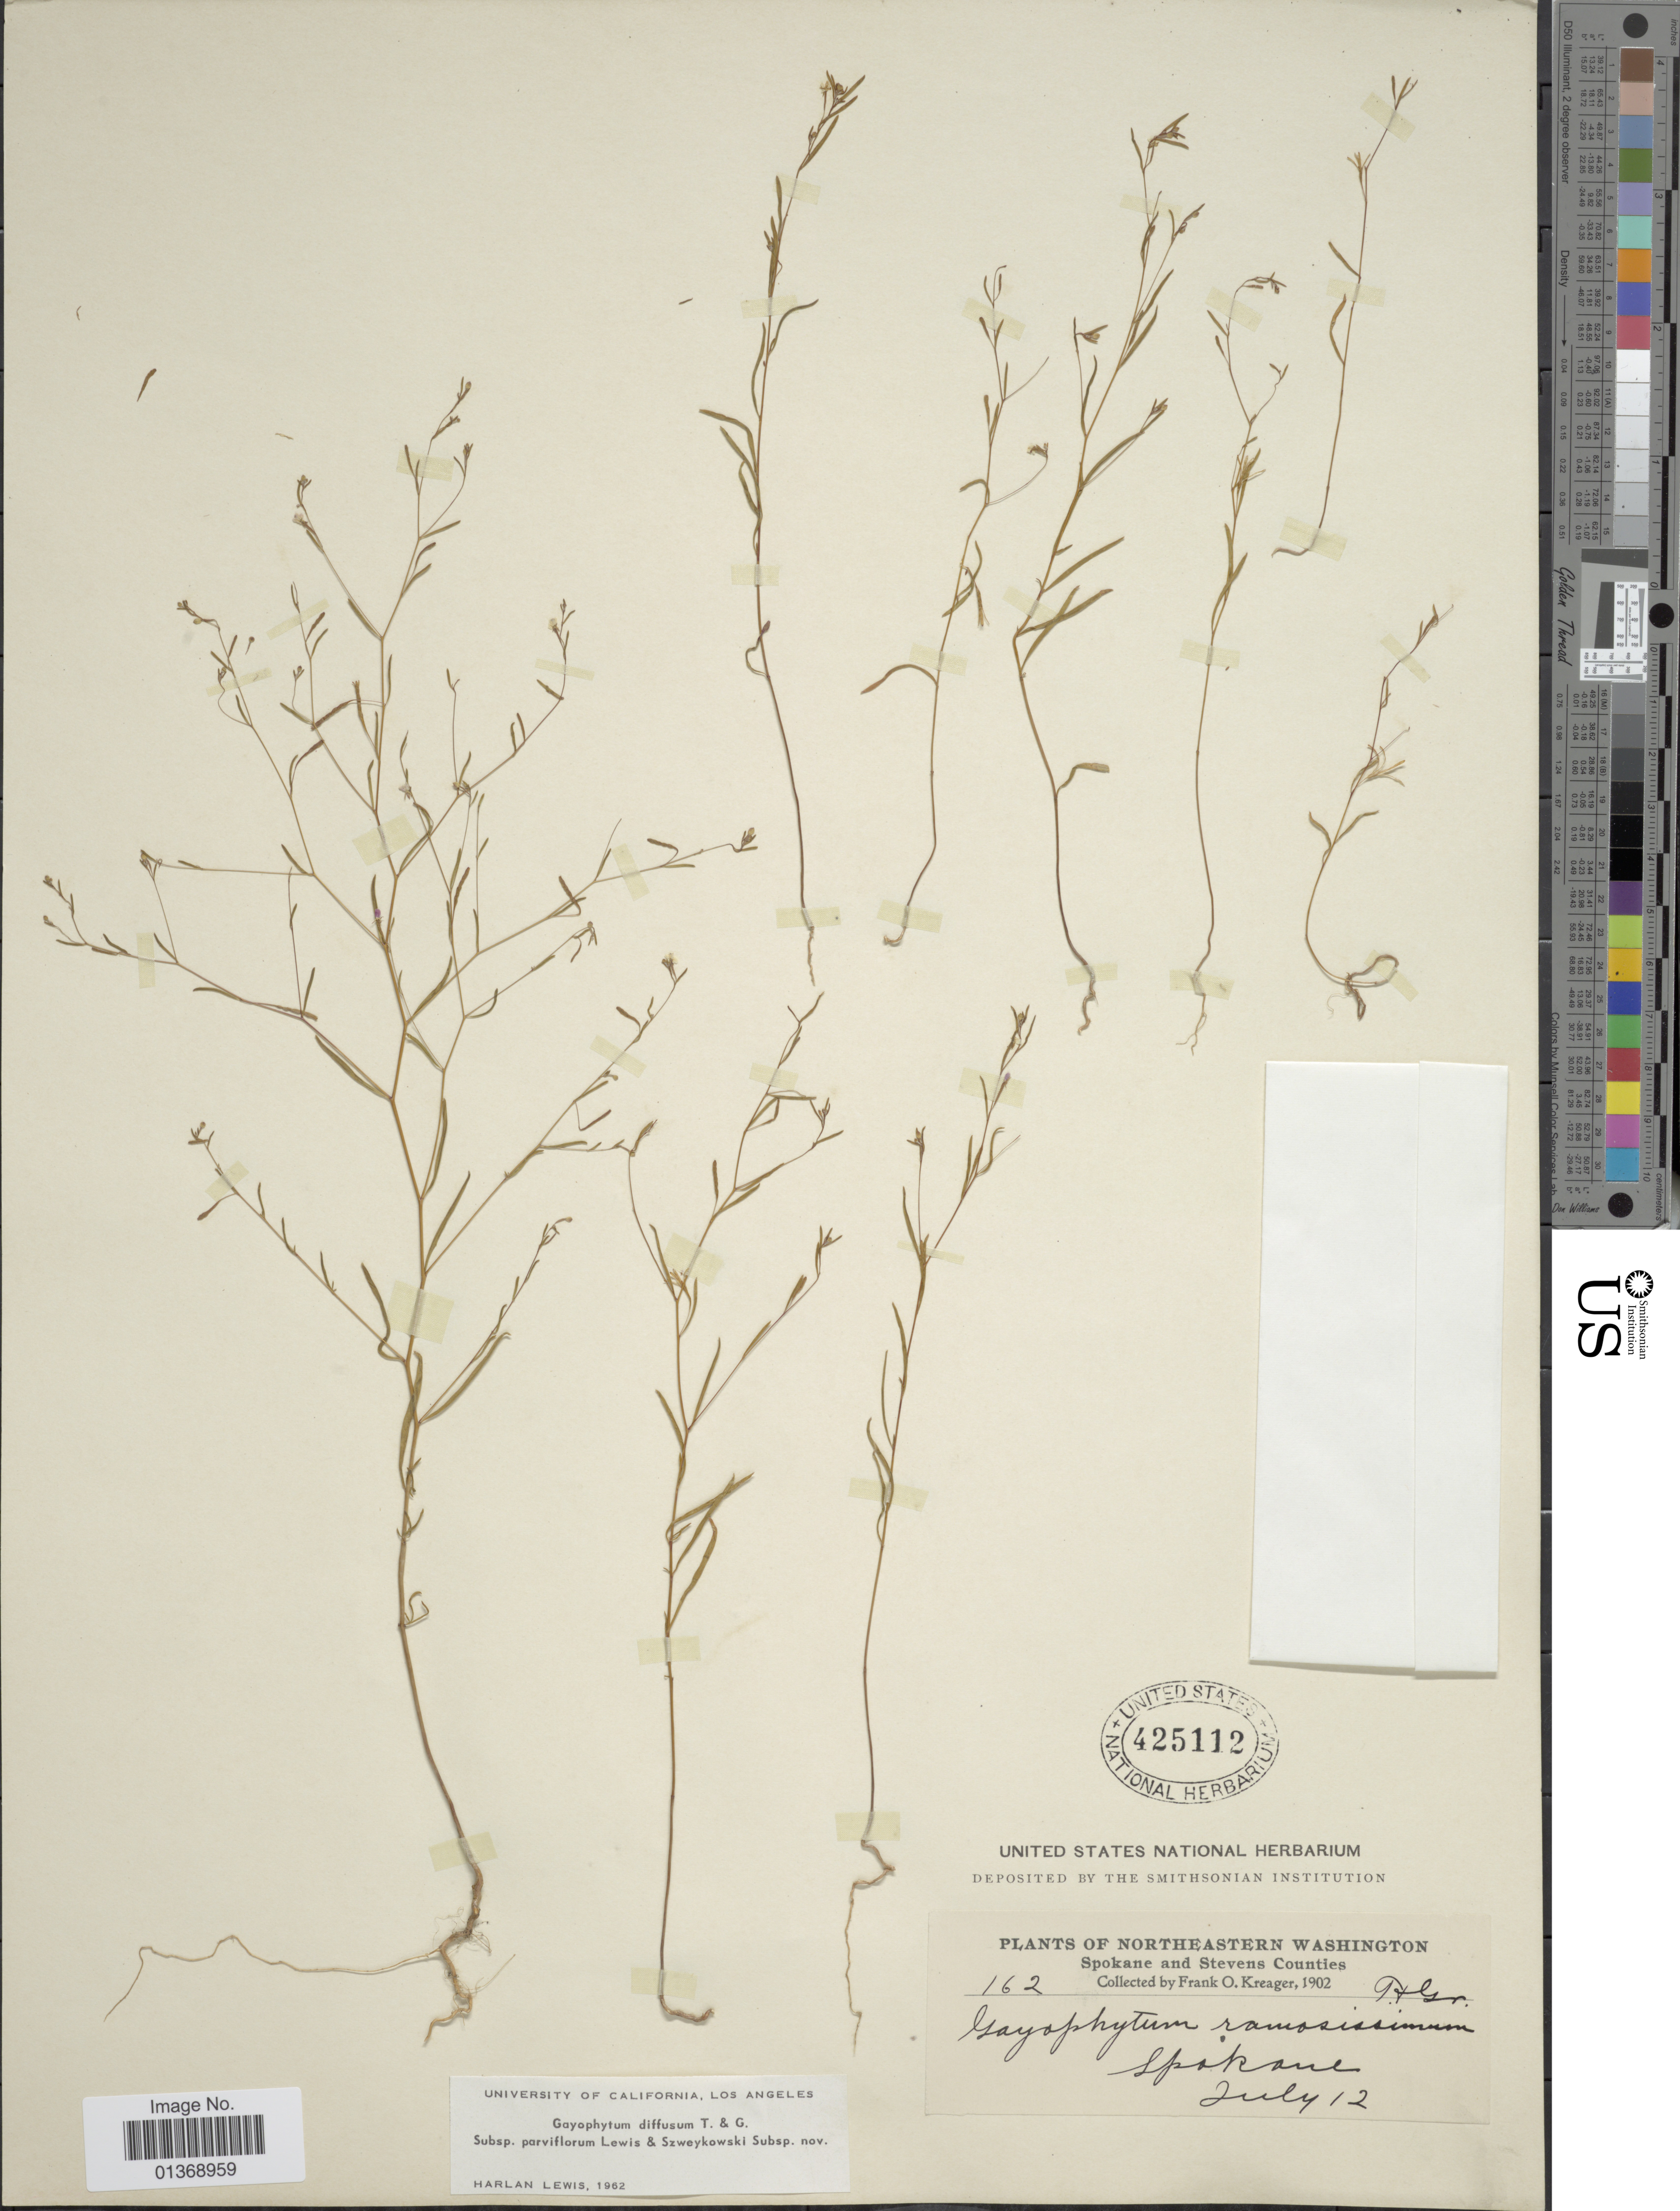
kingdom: Plantae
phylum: Tracheophyta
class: Magnoliopsida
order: Myrtales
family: Onagraceae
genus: Gayophytum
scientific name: Gayophytum diffusum subsp. parviflorum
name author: F. H. Lewis & Szweyk.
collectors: F. Kreager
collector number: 162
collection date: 1902-07-12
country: United States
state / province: Washington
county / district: Spokane / Stevens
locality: Northeastern Washington, Spokane and Stevens Counties, Spokane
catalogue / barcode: US 425112